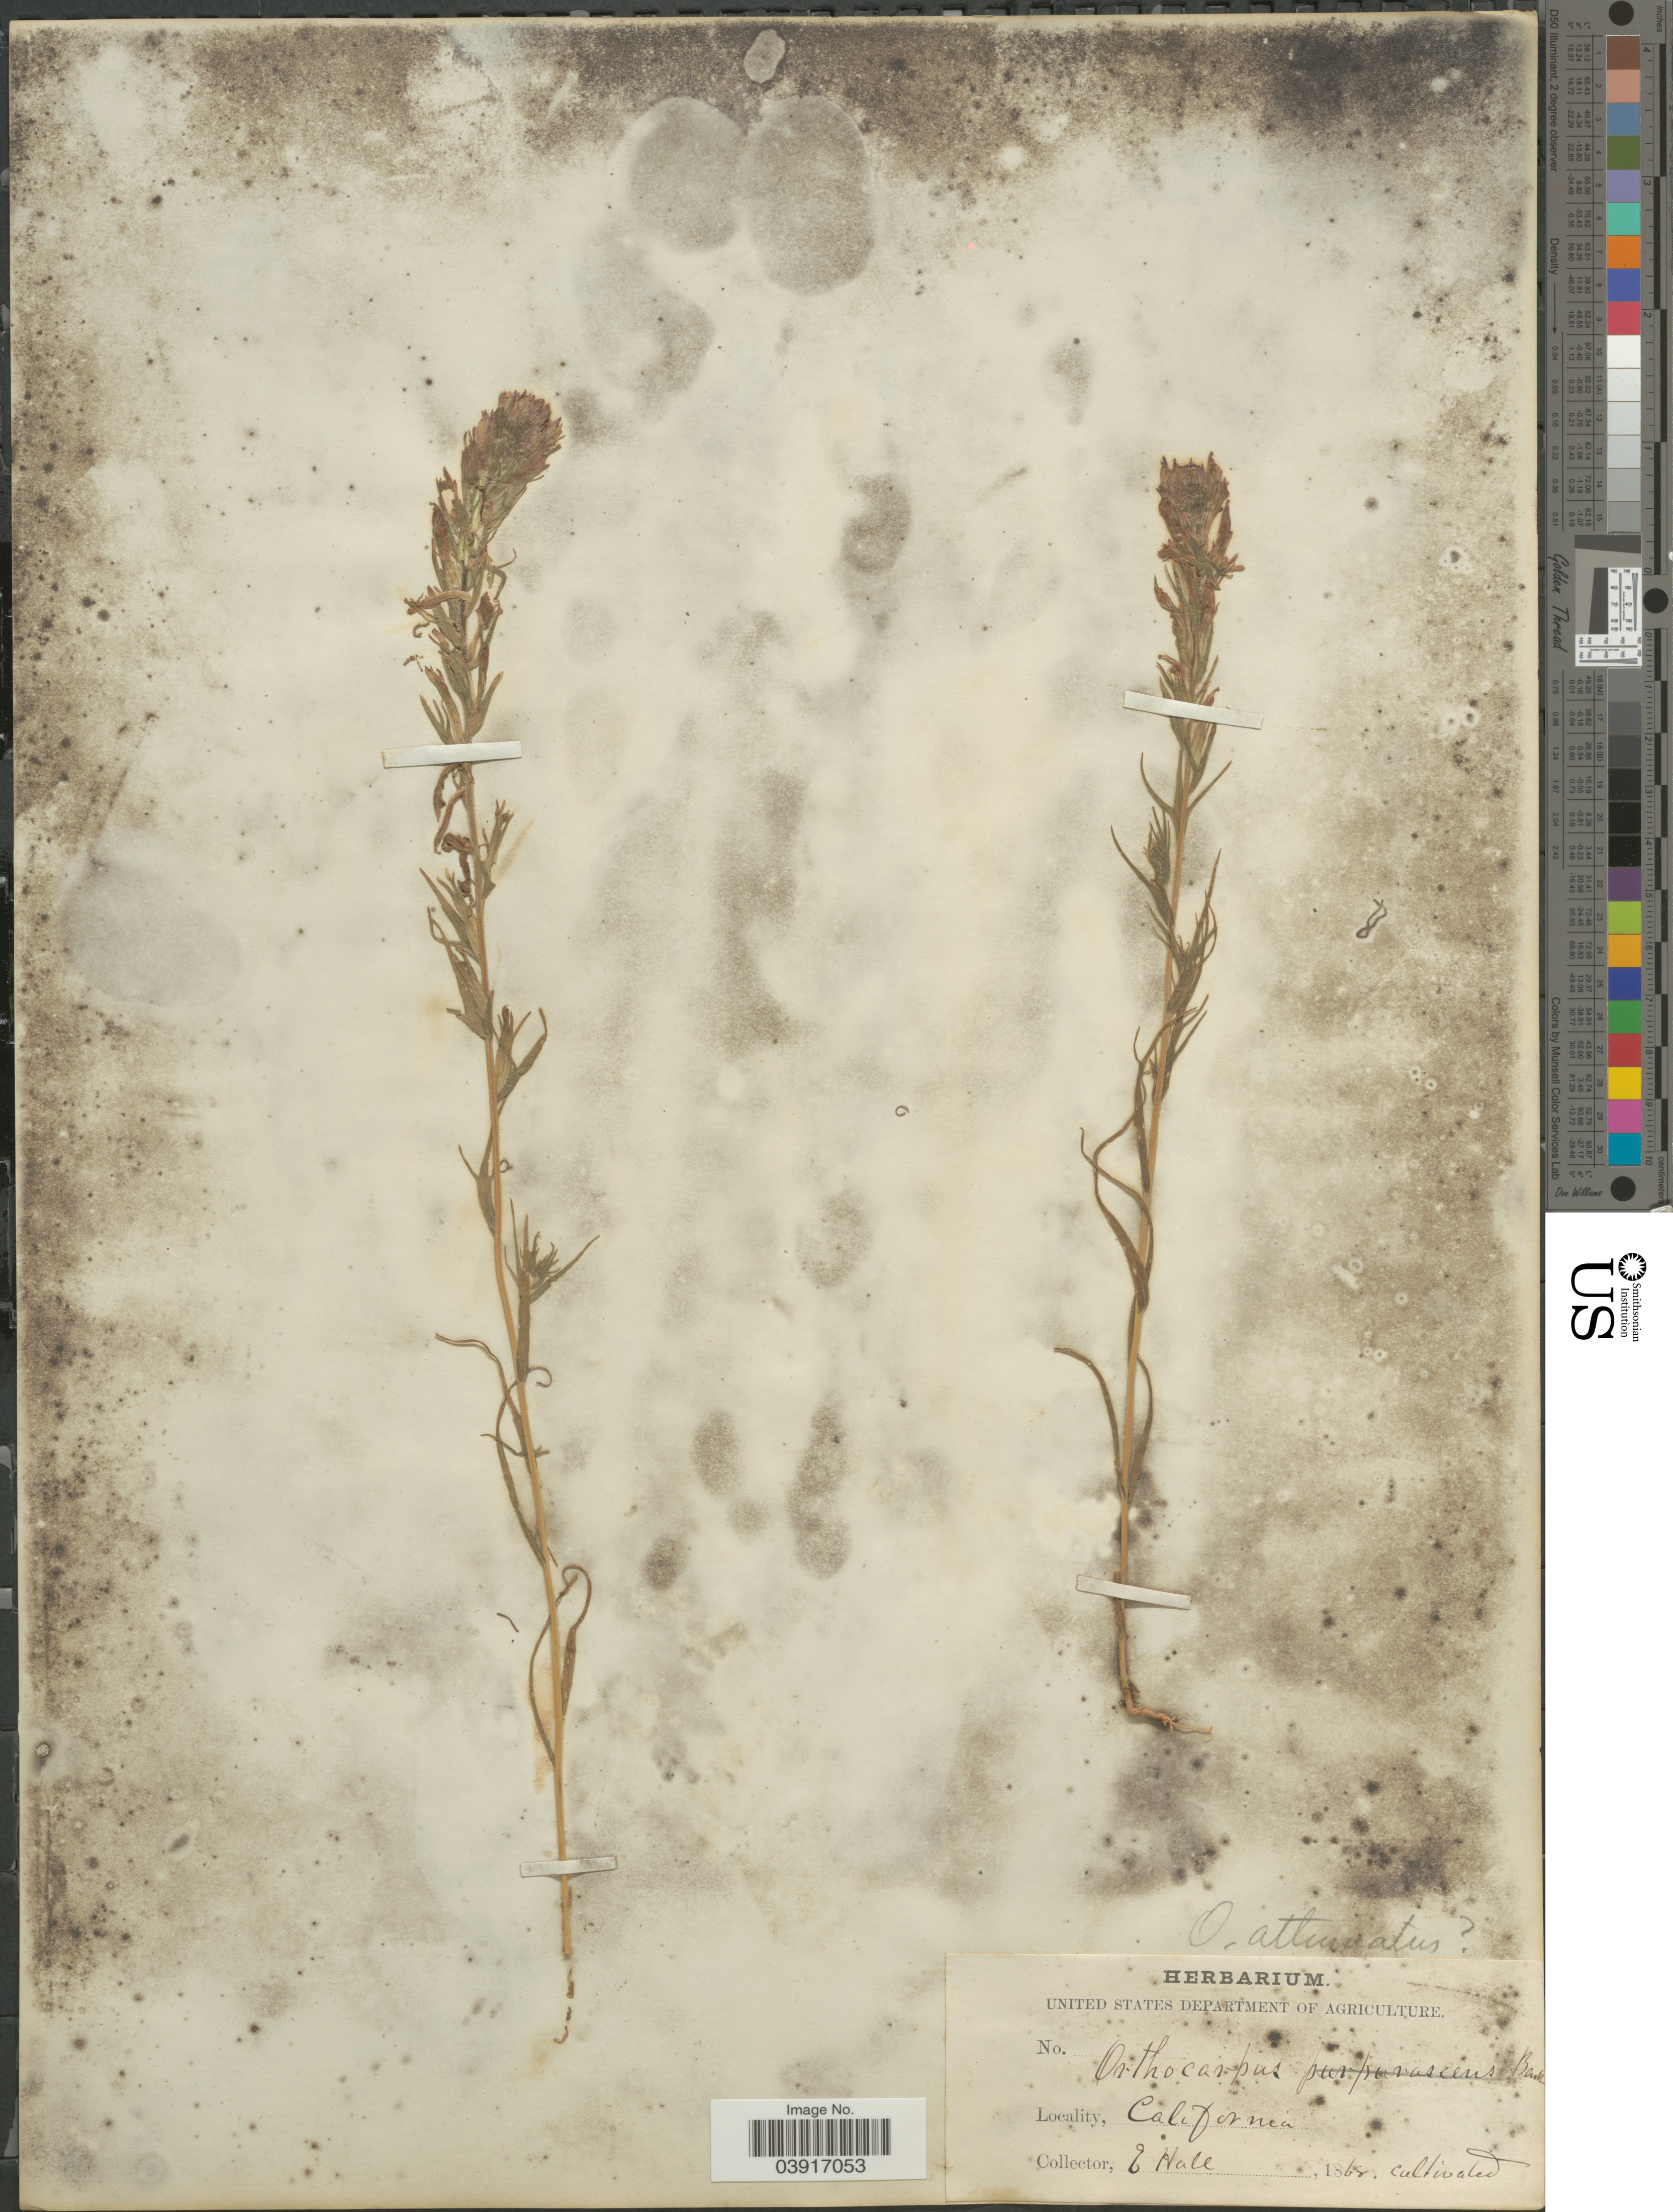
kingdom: Plantae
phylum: Tracheophyta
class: Magnoliopsida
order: Lamiales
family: Orobanchaceae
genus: Orthocarpus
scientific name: Orthocarpus attenuatus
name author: A. Gray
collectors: M. Mason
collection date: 1868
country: United States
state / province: California